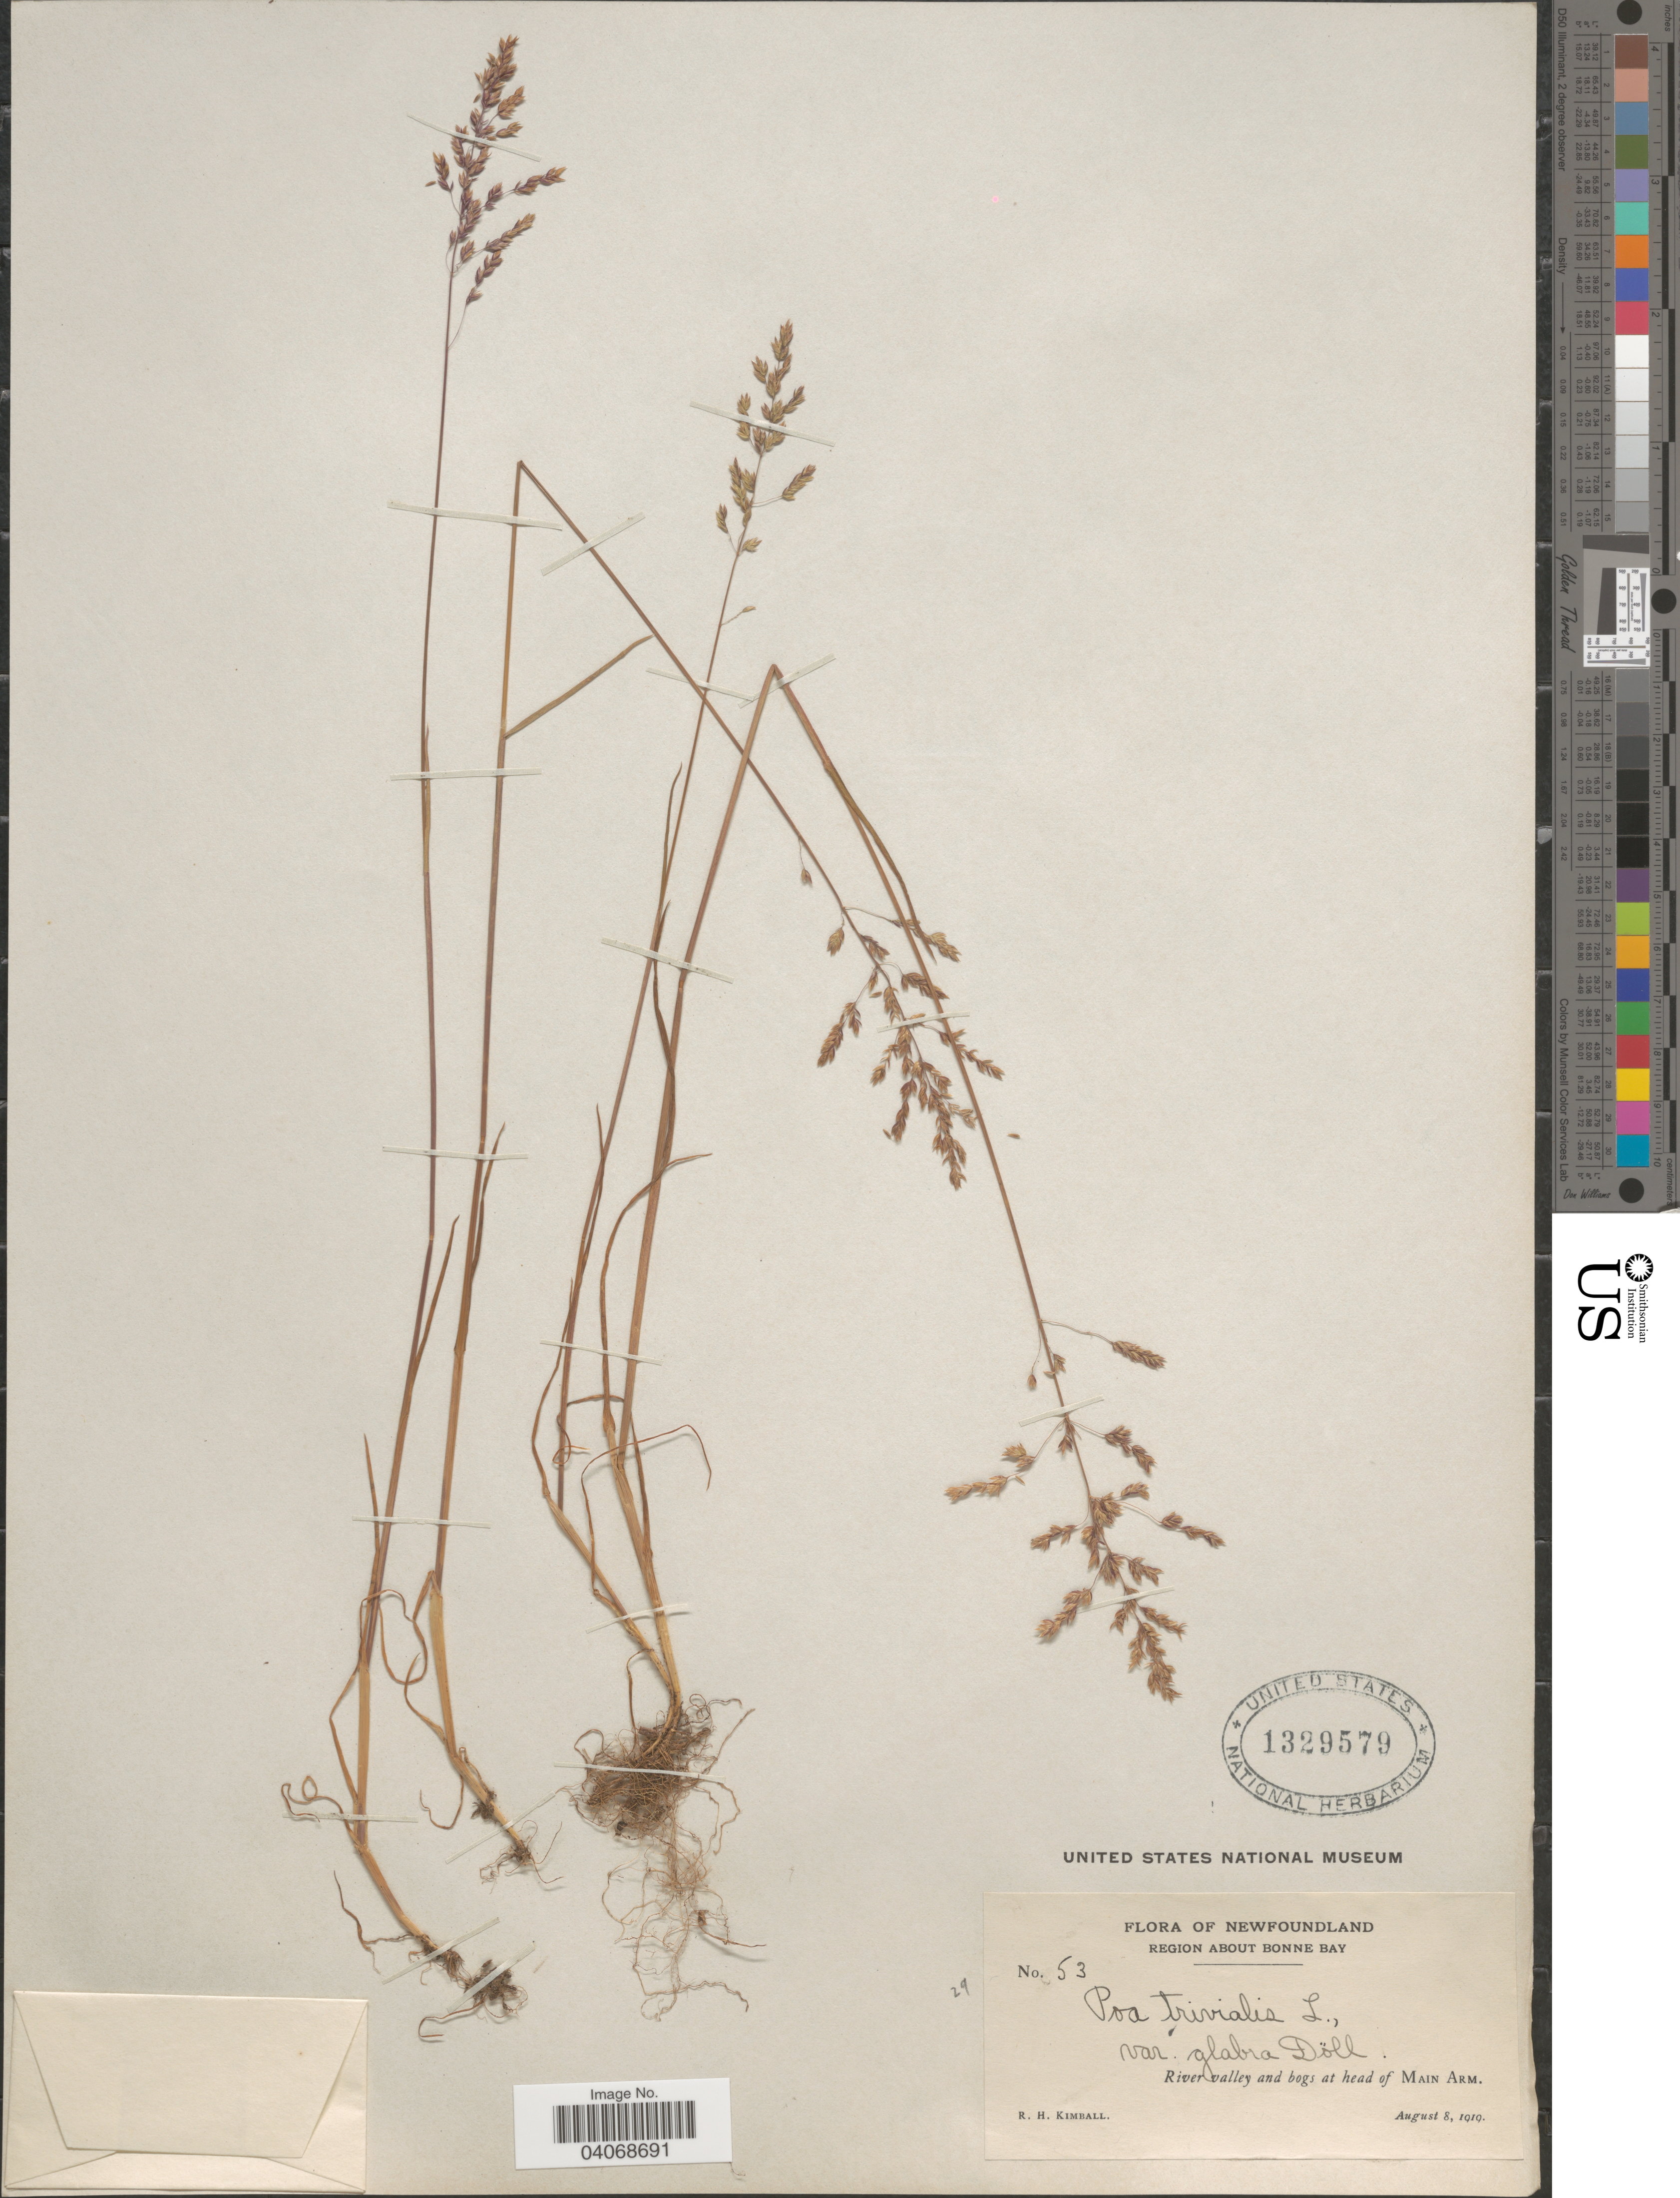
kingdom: Plantae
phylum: Tracheophyta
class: Liliopsida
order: Poales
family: Poaceae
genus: Poa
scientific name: Poa trivialis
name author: L.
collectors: R. Kimball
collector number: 53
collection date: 1919-08-08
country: Canada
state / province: Newfoundland and Labrador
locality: Region About Bonne Bay. River valley and bogs at head of Main Arm.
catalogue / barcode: US 1329579